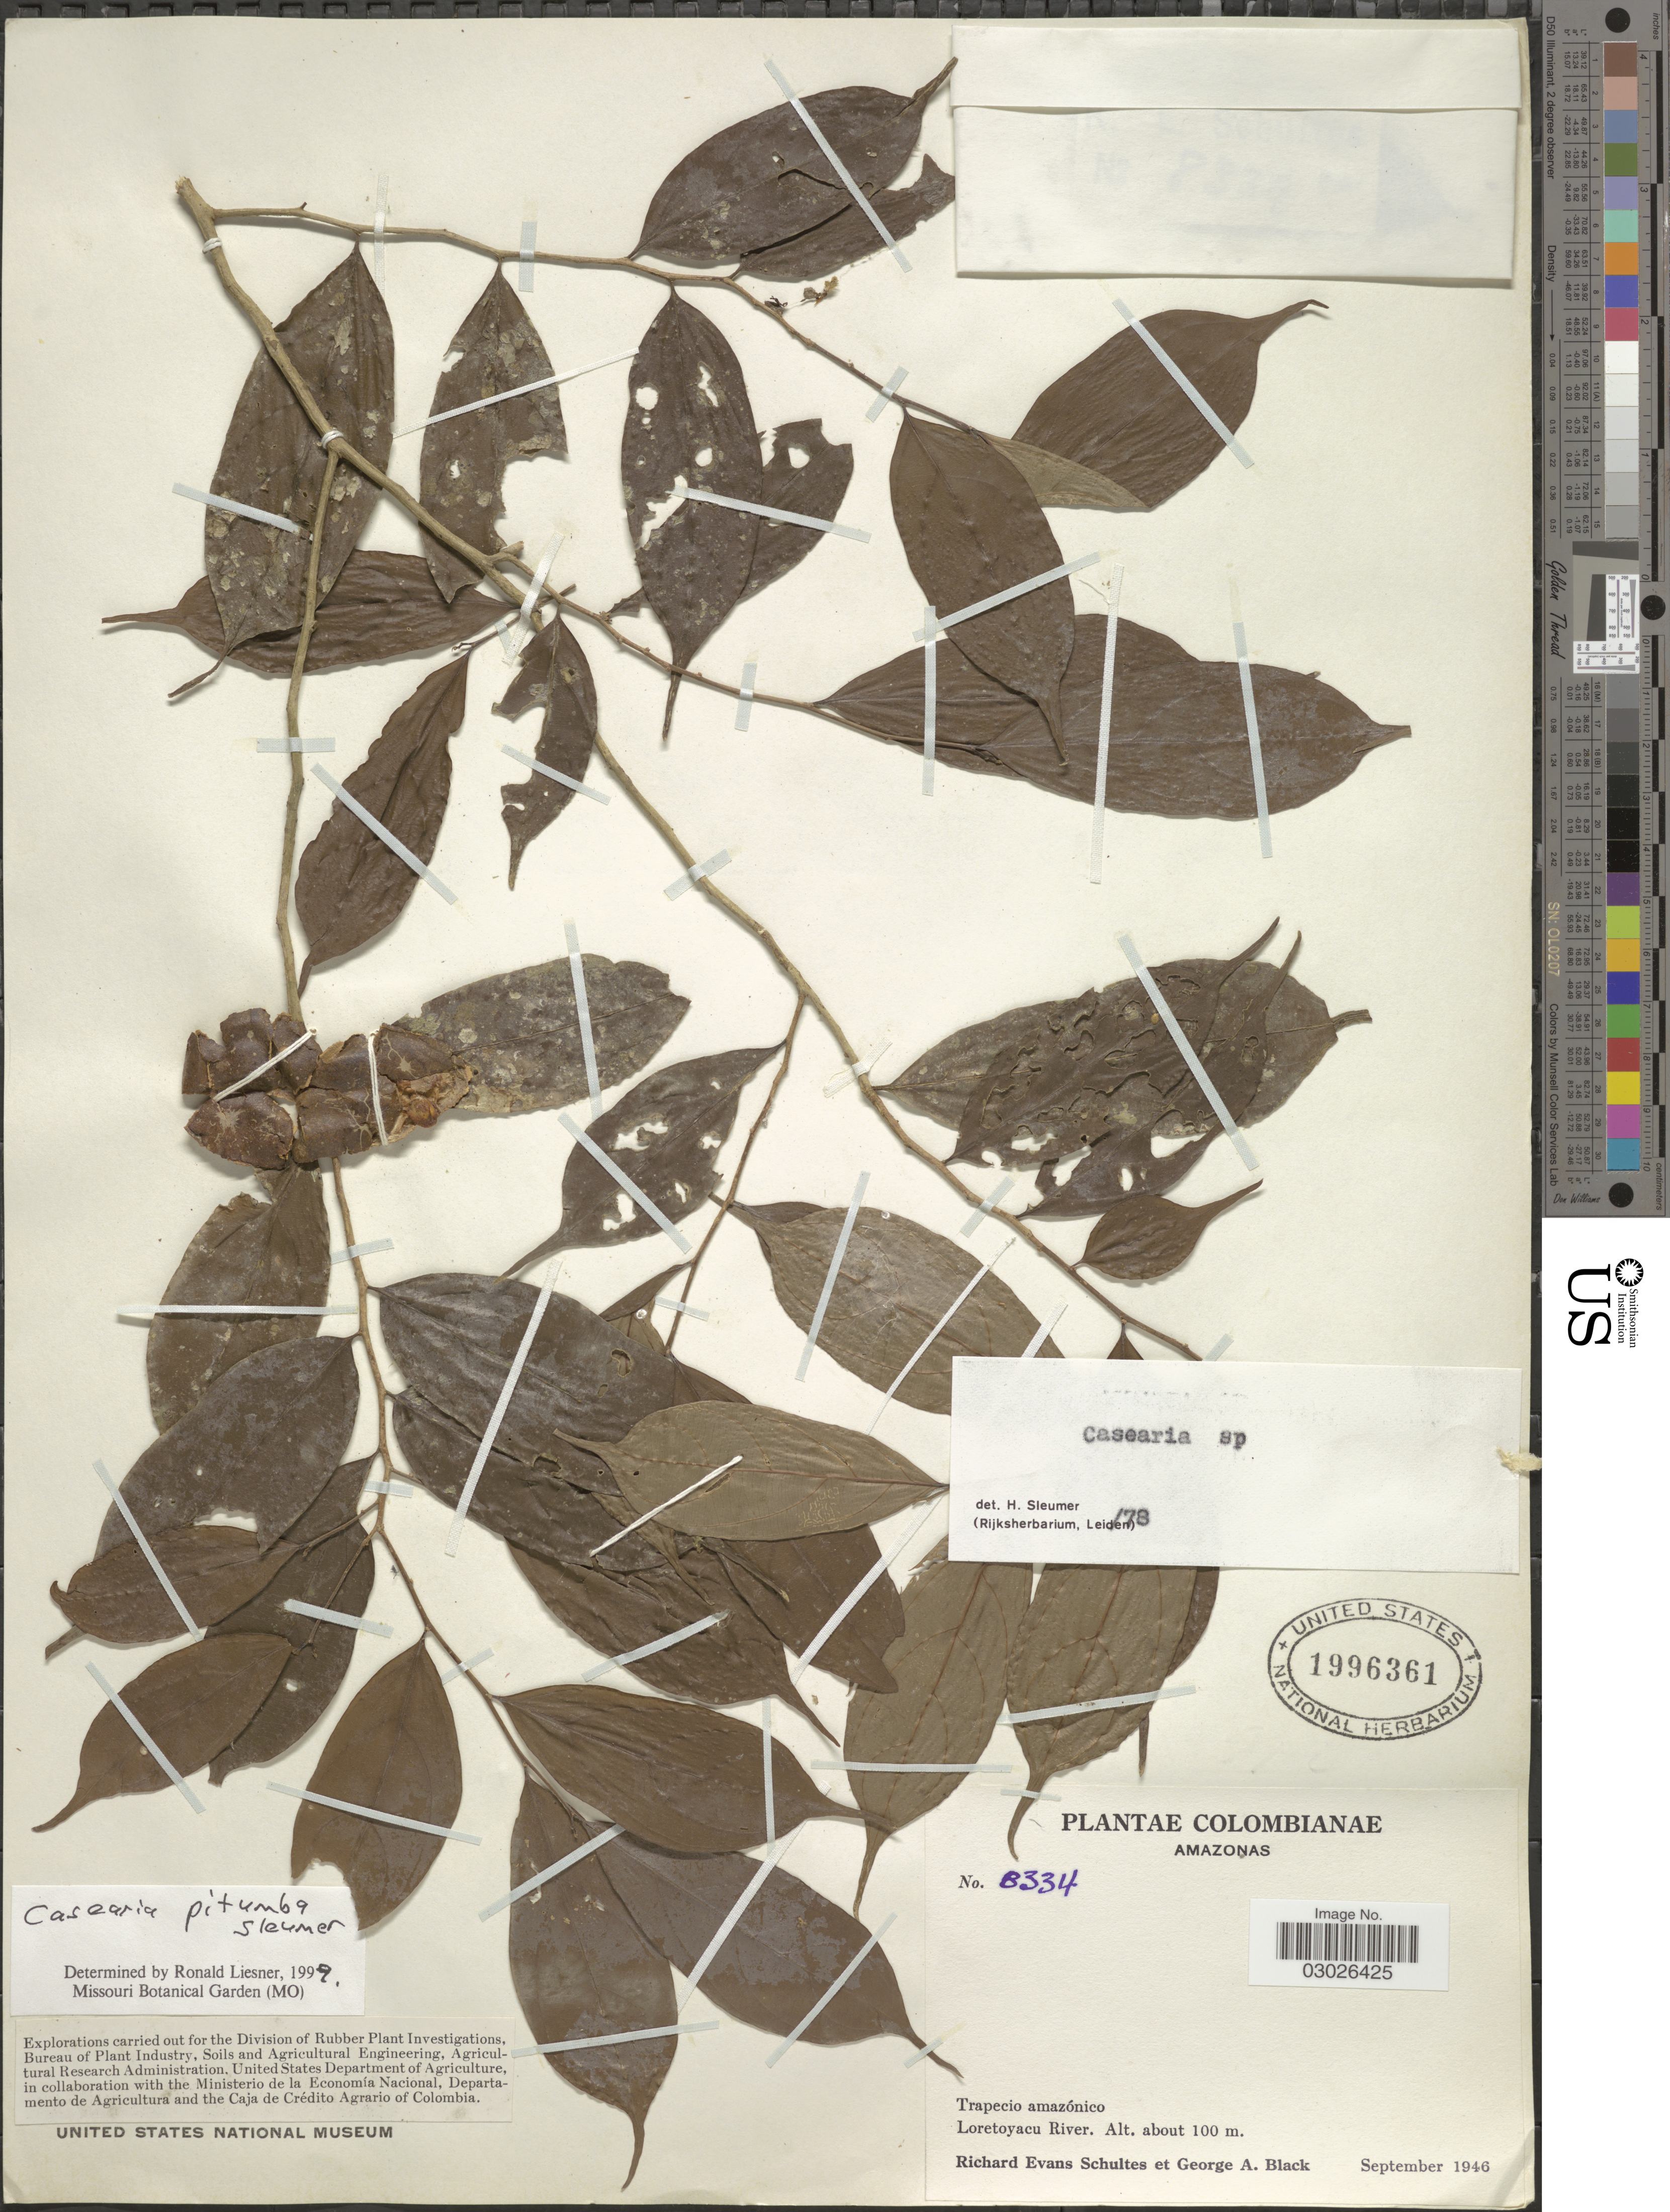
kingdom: Plantae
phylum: Tracheophyta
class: Magnoliopsida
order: Malpighiales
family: Salicaceae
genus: Casearia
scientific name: Casearia pitumba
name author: Sleumer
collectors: R. E. Schultes & G. A. Black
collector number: B334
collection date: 1946-09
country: Colombia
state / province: Amazônas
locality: Trapecio amazónico. Loretoyacu River.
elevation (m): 100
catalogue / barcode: US 1996361